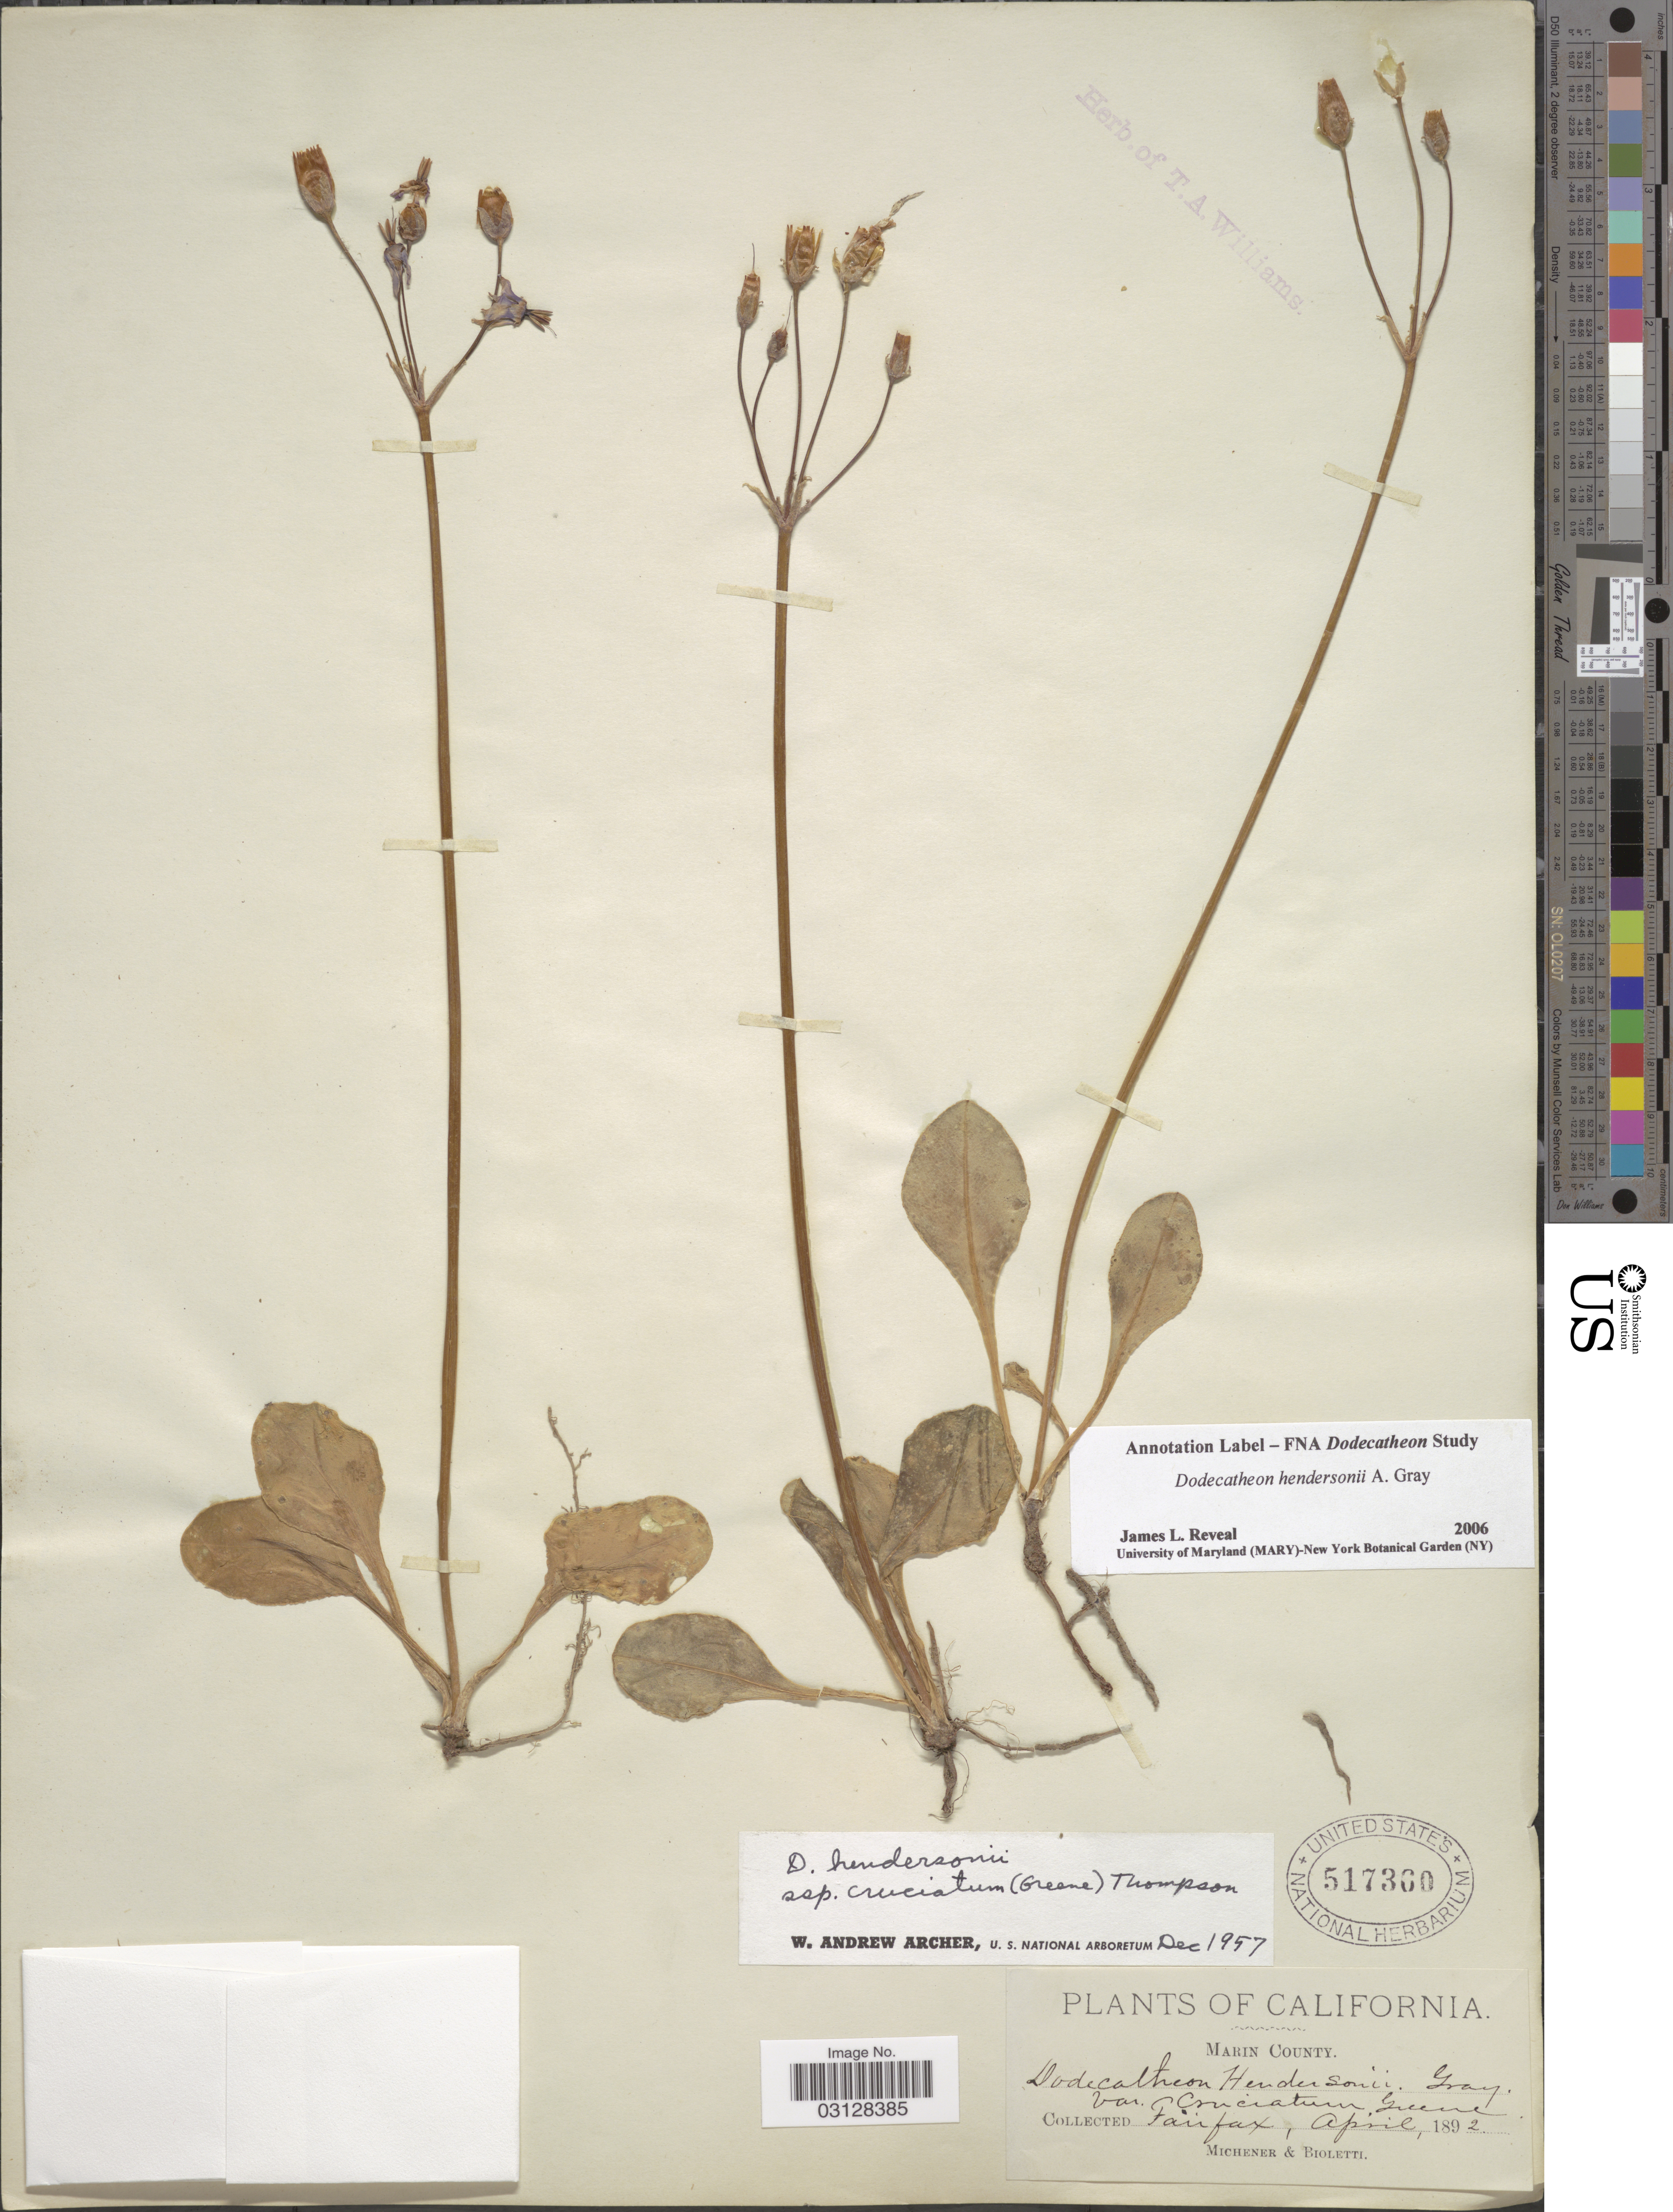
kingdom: Plantae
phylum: Tracheophyta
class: Magnoliopsida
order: Ericales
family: Primulaceae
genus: Dodecatheon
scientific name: Dodecatheon hendersonii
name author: A. Gray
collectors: -. Michener & -- Bioletti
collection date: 1892-04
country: United States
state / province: California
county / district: Marin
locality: Marin County. Fairfax.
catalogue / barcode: US 517360